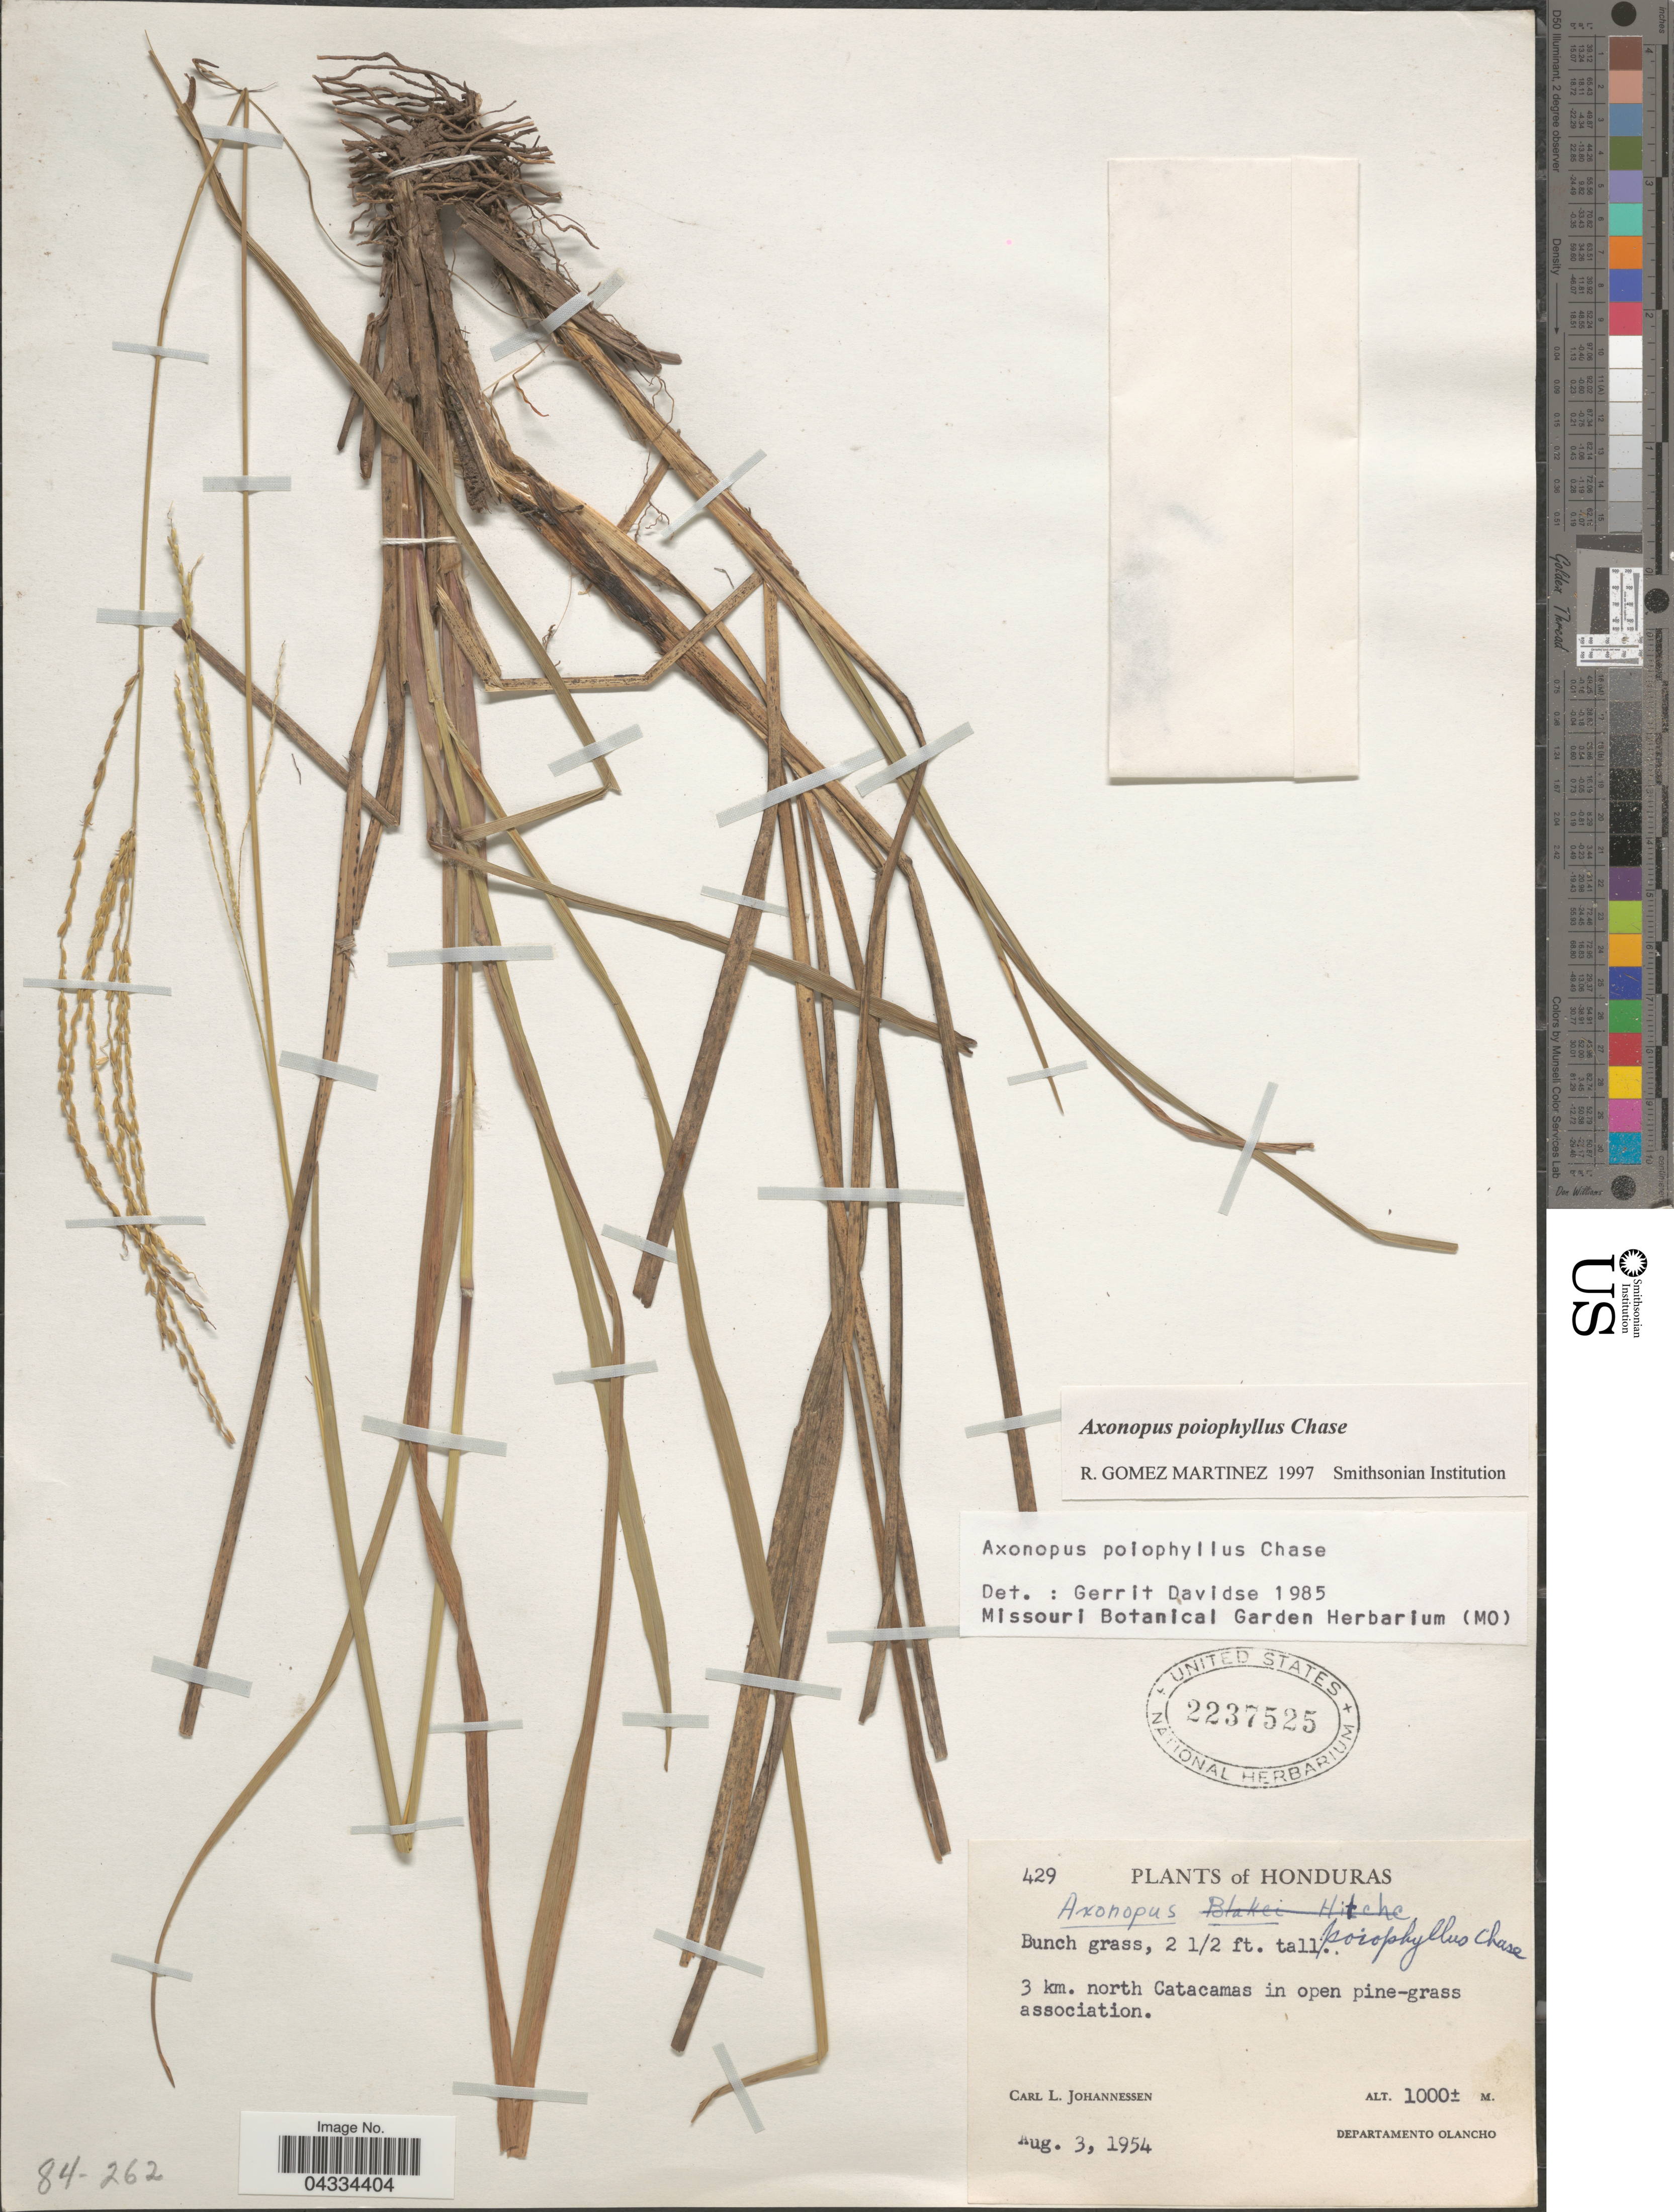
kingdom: Plantae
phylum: Tracheophyta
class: Liliopsida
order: Poales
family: Poaceae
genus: Axonopus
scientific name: Axonopus poiophyllus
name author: Chase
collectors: C. Johannessen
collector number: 429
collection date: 1954-08-03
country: Honduras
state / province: Olancho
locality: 3 km. north of Catacamas in open pine-grass association. Departamento Olancho.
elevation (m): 1000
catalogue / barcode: US 2237525